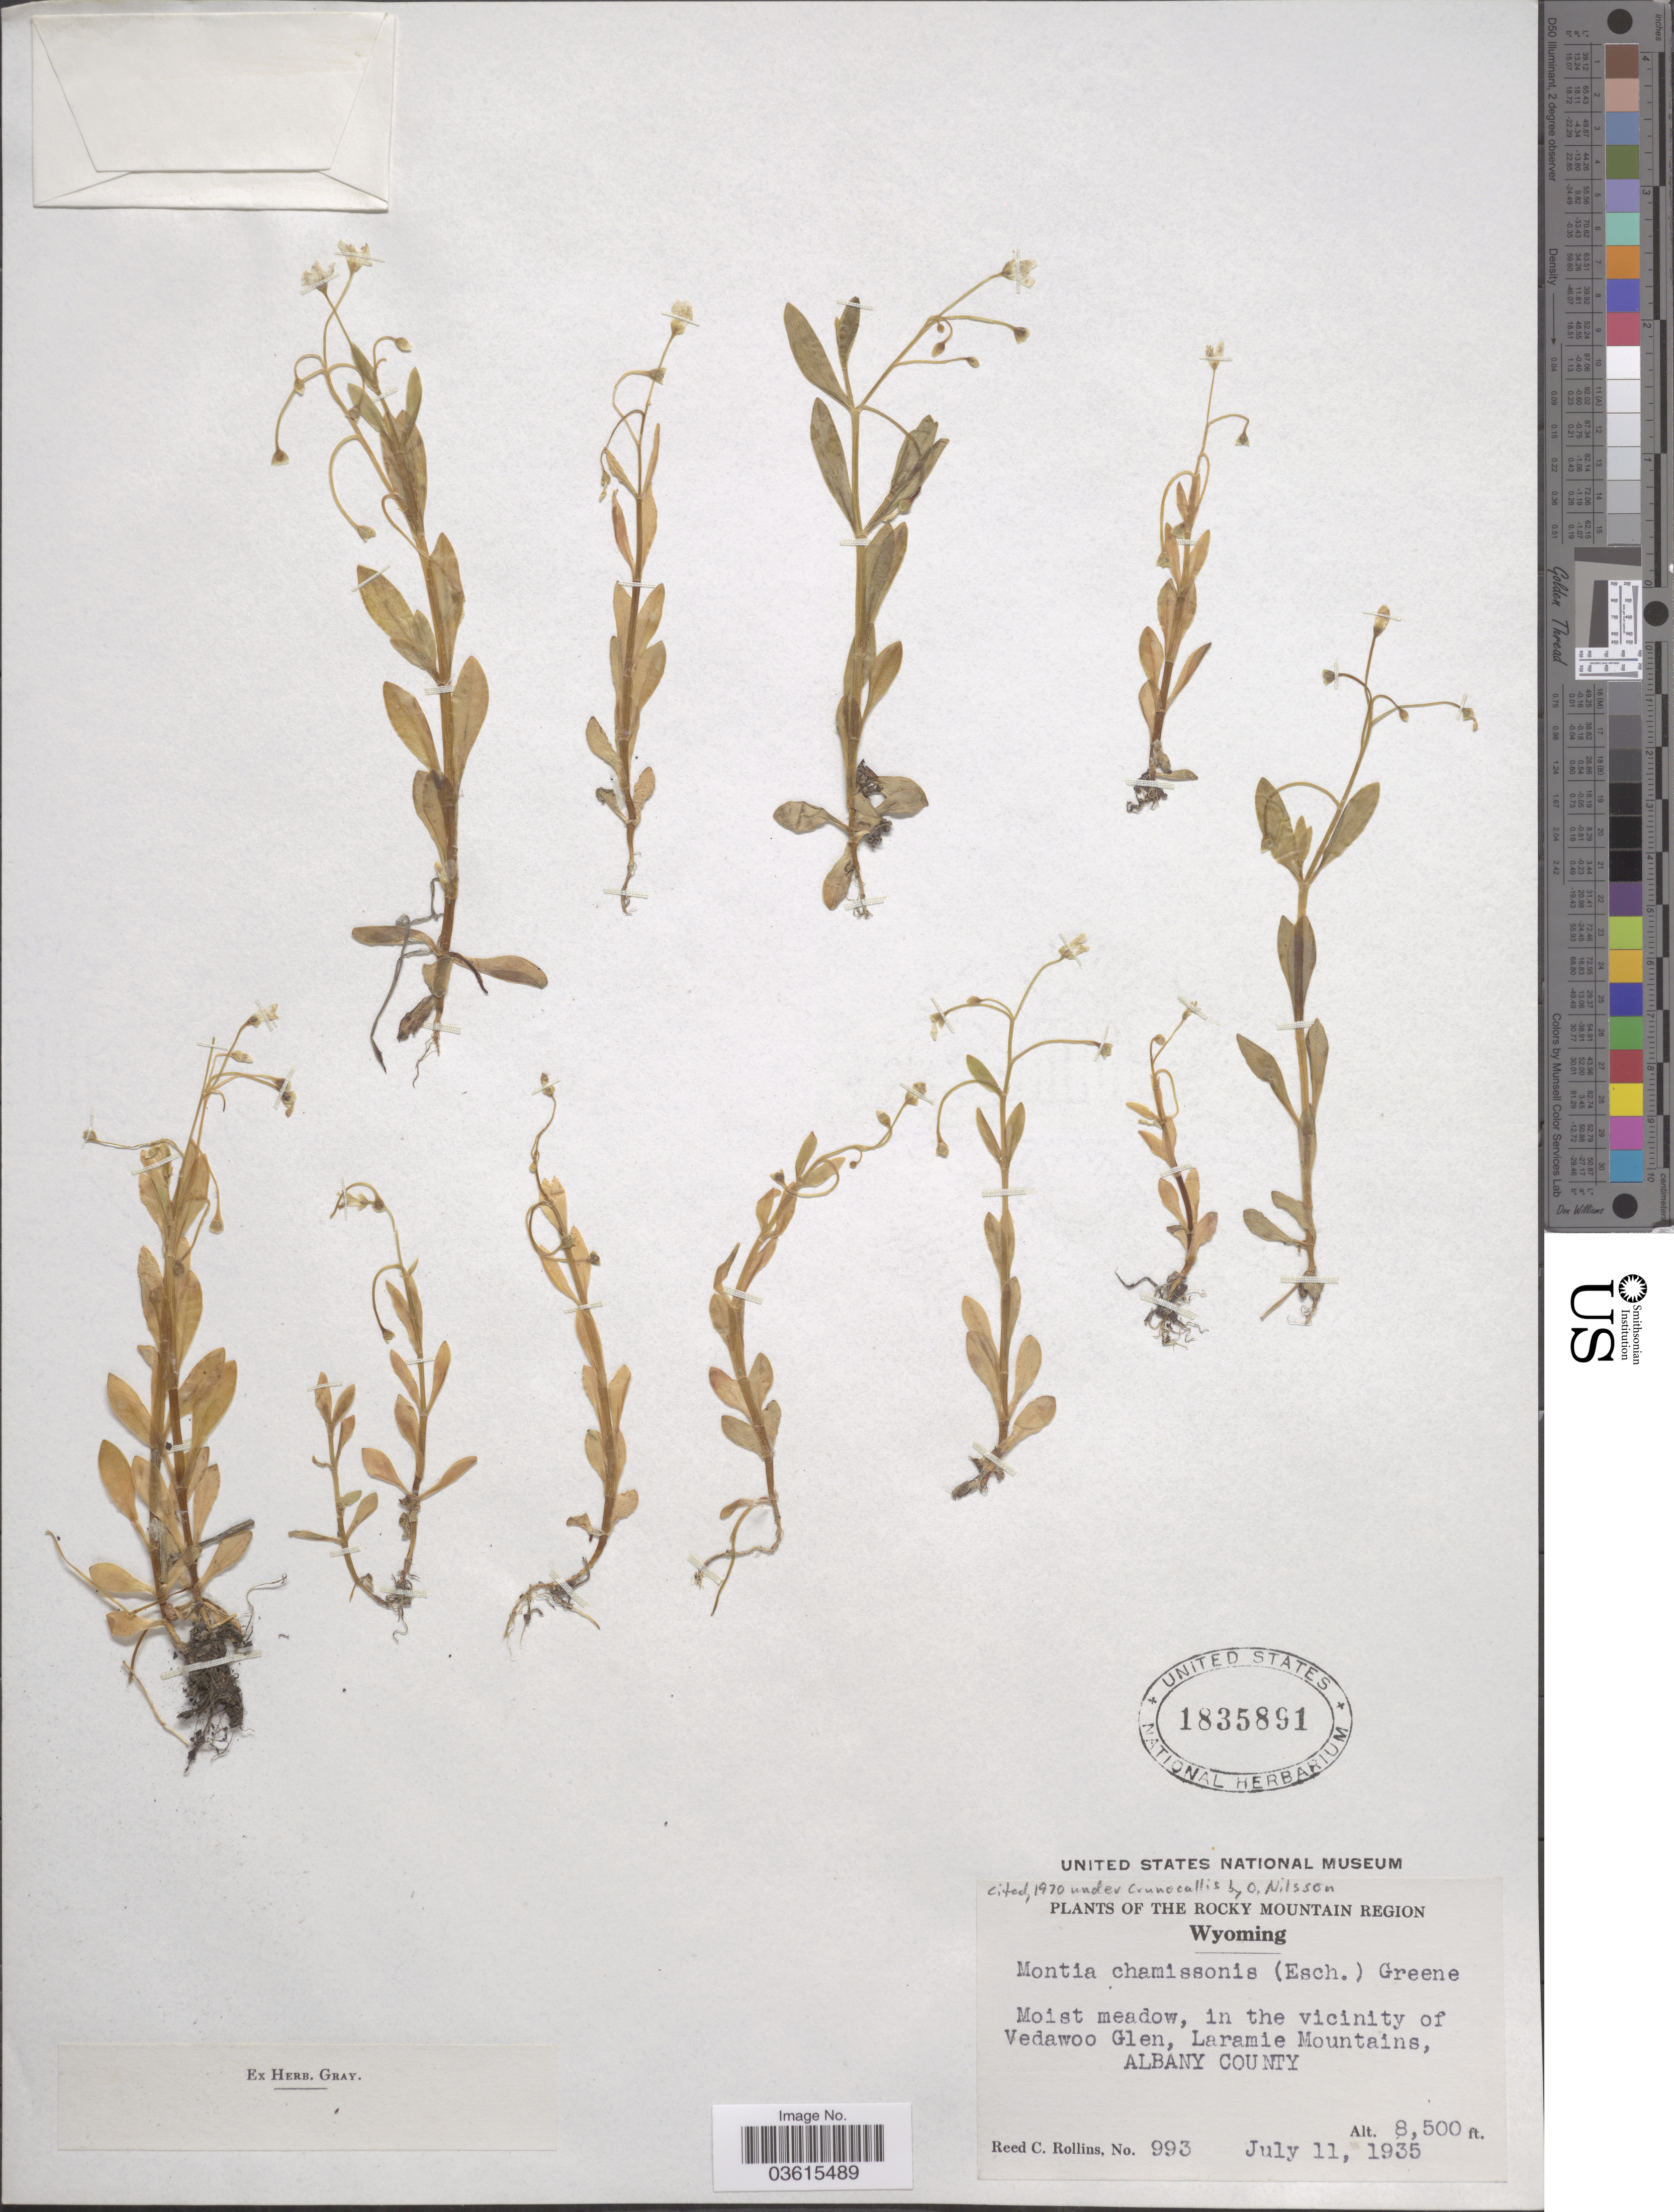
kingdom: Plantae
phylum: Tracheophyta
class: Magnoliopsida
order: Caryophyllales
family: Montiaceae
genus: Montia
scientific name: Montia chamissoi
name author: (Ledeb. ex Spreng.) Greene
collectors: R. C. Rollins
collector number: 993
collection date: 1935-07-11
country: United States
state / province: Wyoming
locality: The Rocky Mountain Region. In the vicinity of Vedawoo Glen, Laramie Mountains, Albany County.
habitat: moist meadow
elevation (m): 2591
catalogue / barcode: US 1835891